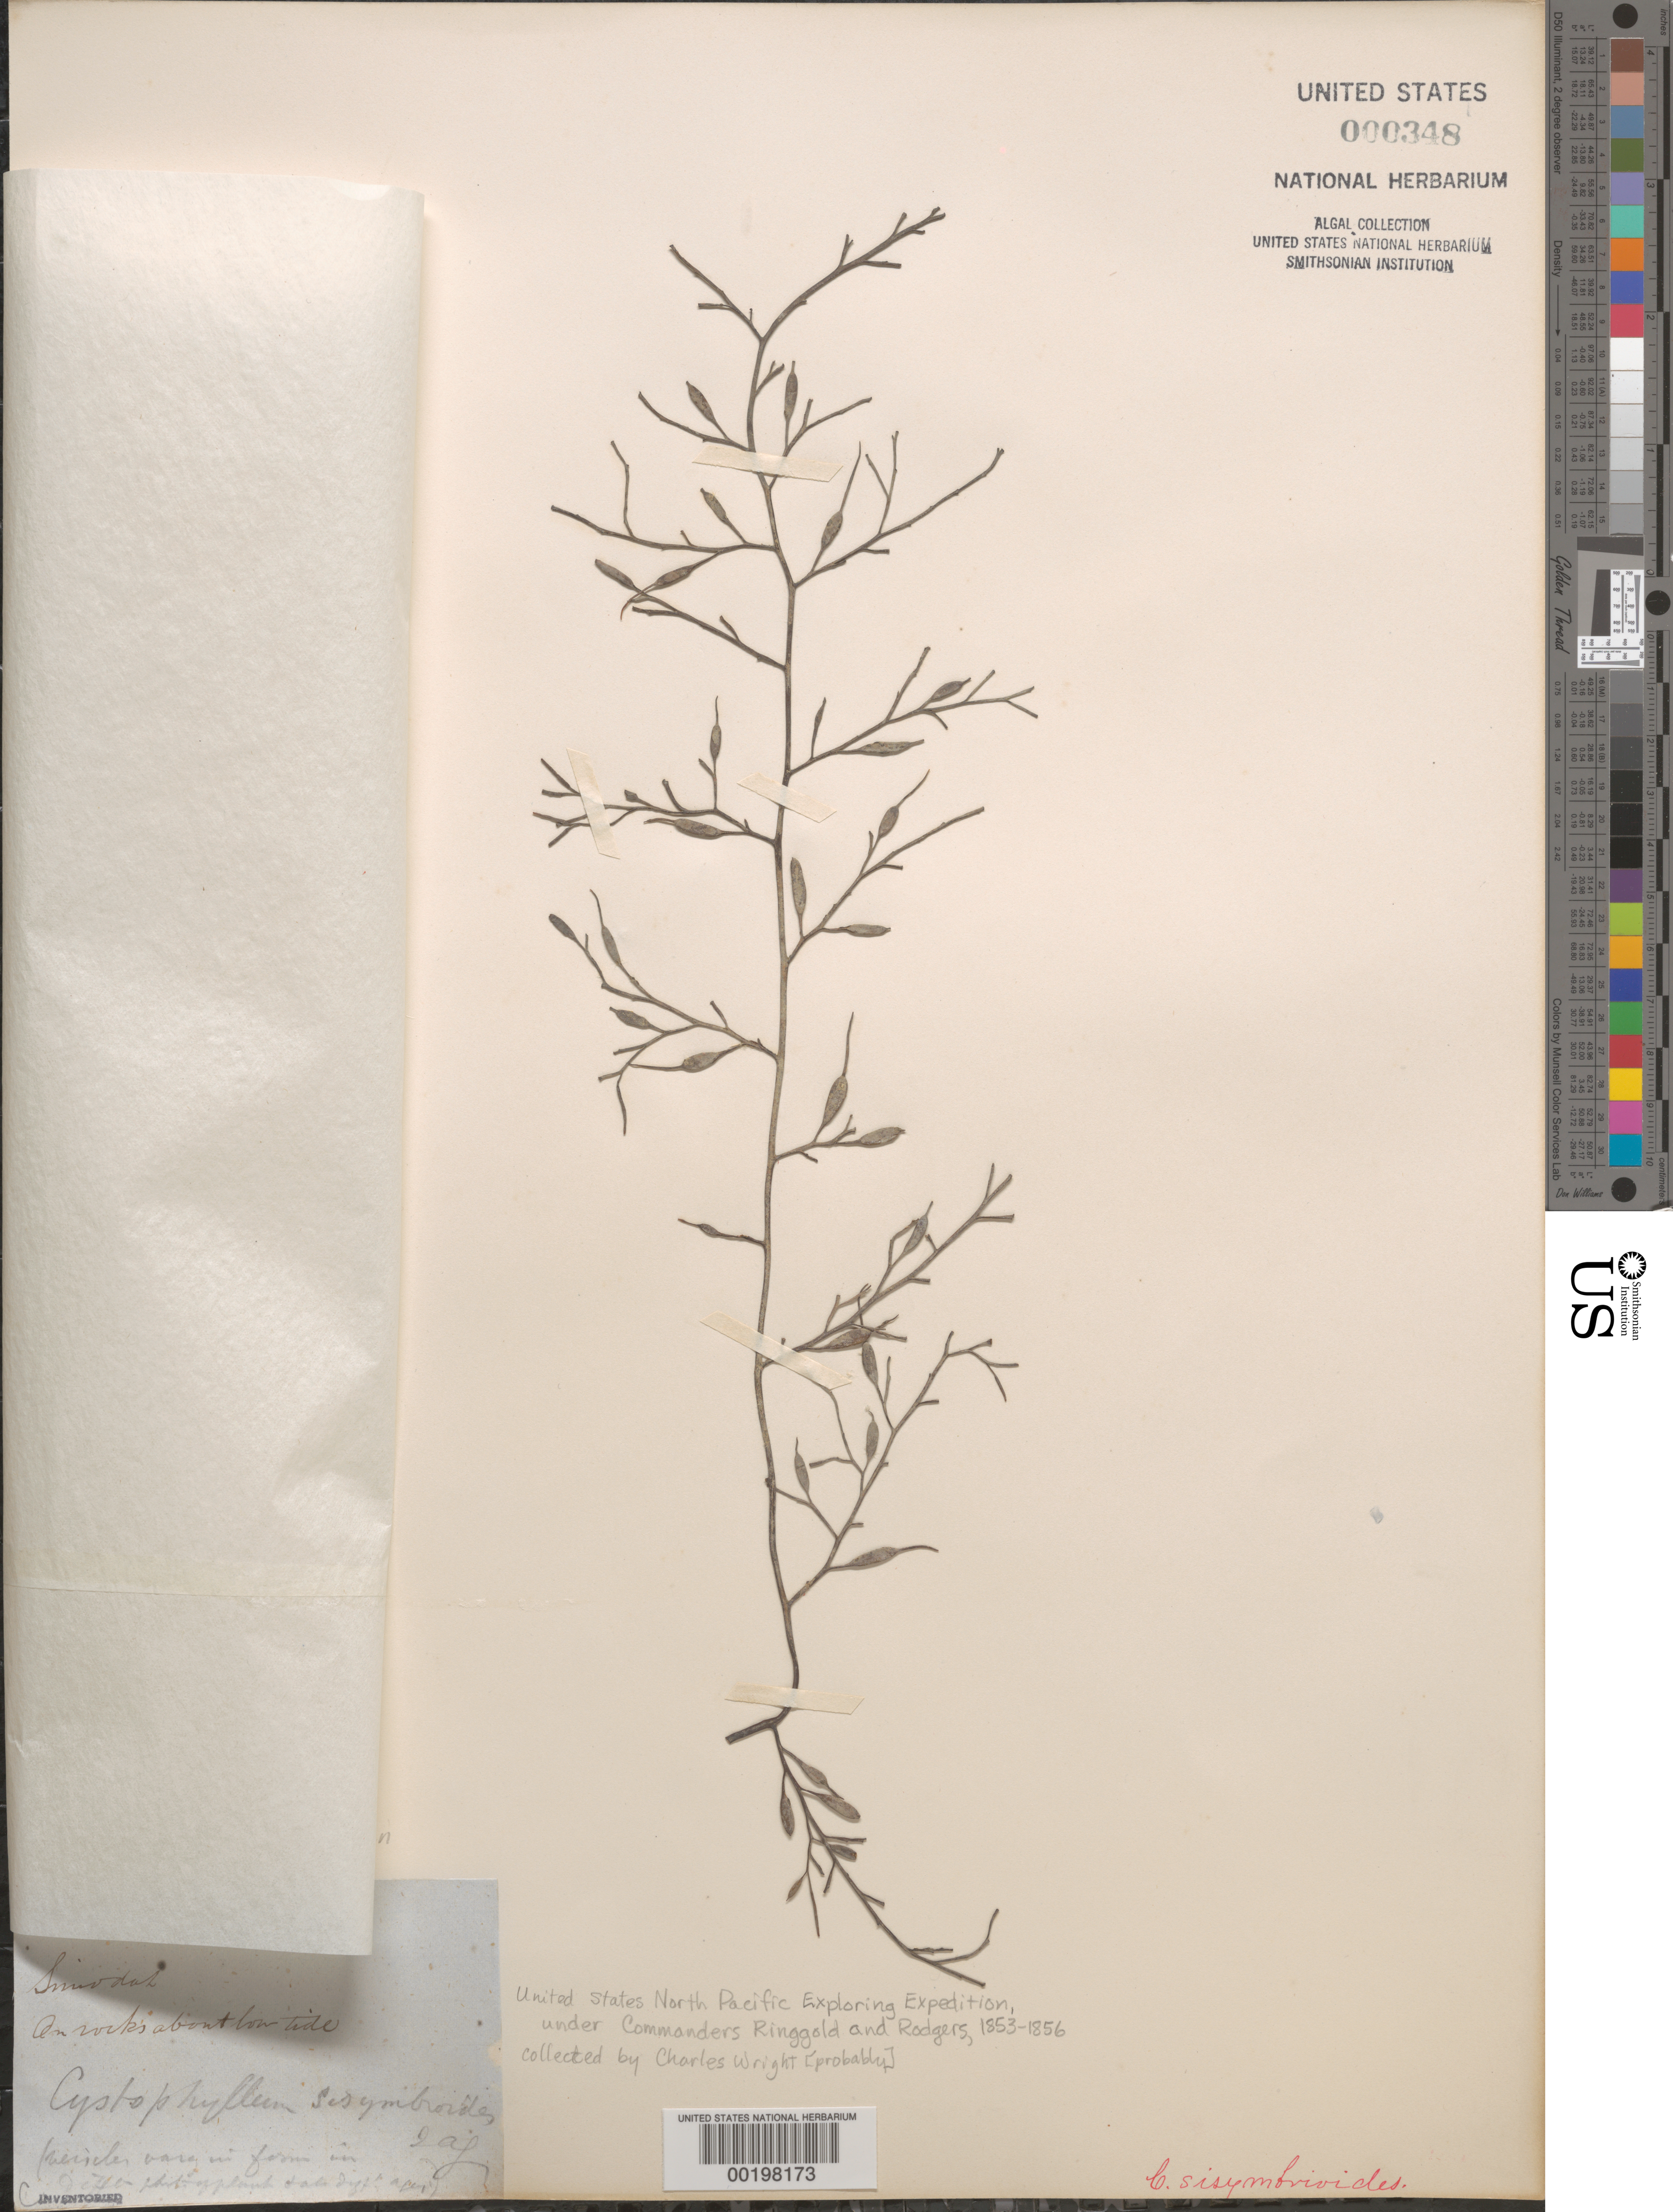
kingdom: Chromista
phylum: Ochrophyta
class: Phaeophyceae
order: Fucales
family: Sargassaceae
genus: Myagropsis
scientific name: Myagropsis myagroides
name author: (H. Mertens & Turner) Fensholt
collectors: C. Wright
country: Japan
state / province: Sizuoka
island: Honshu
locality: Shimoda (Smiodat)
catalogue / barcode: US 348